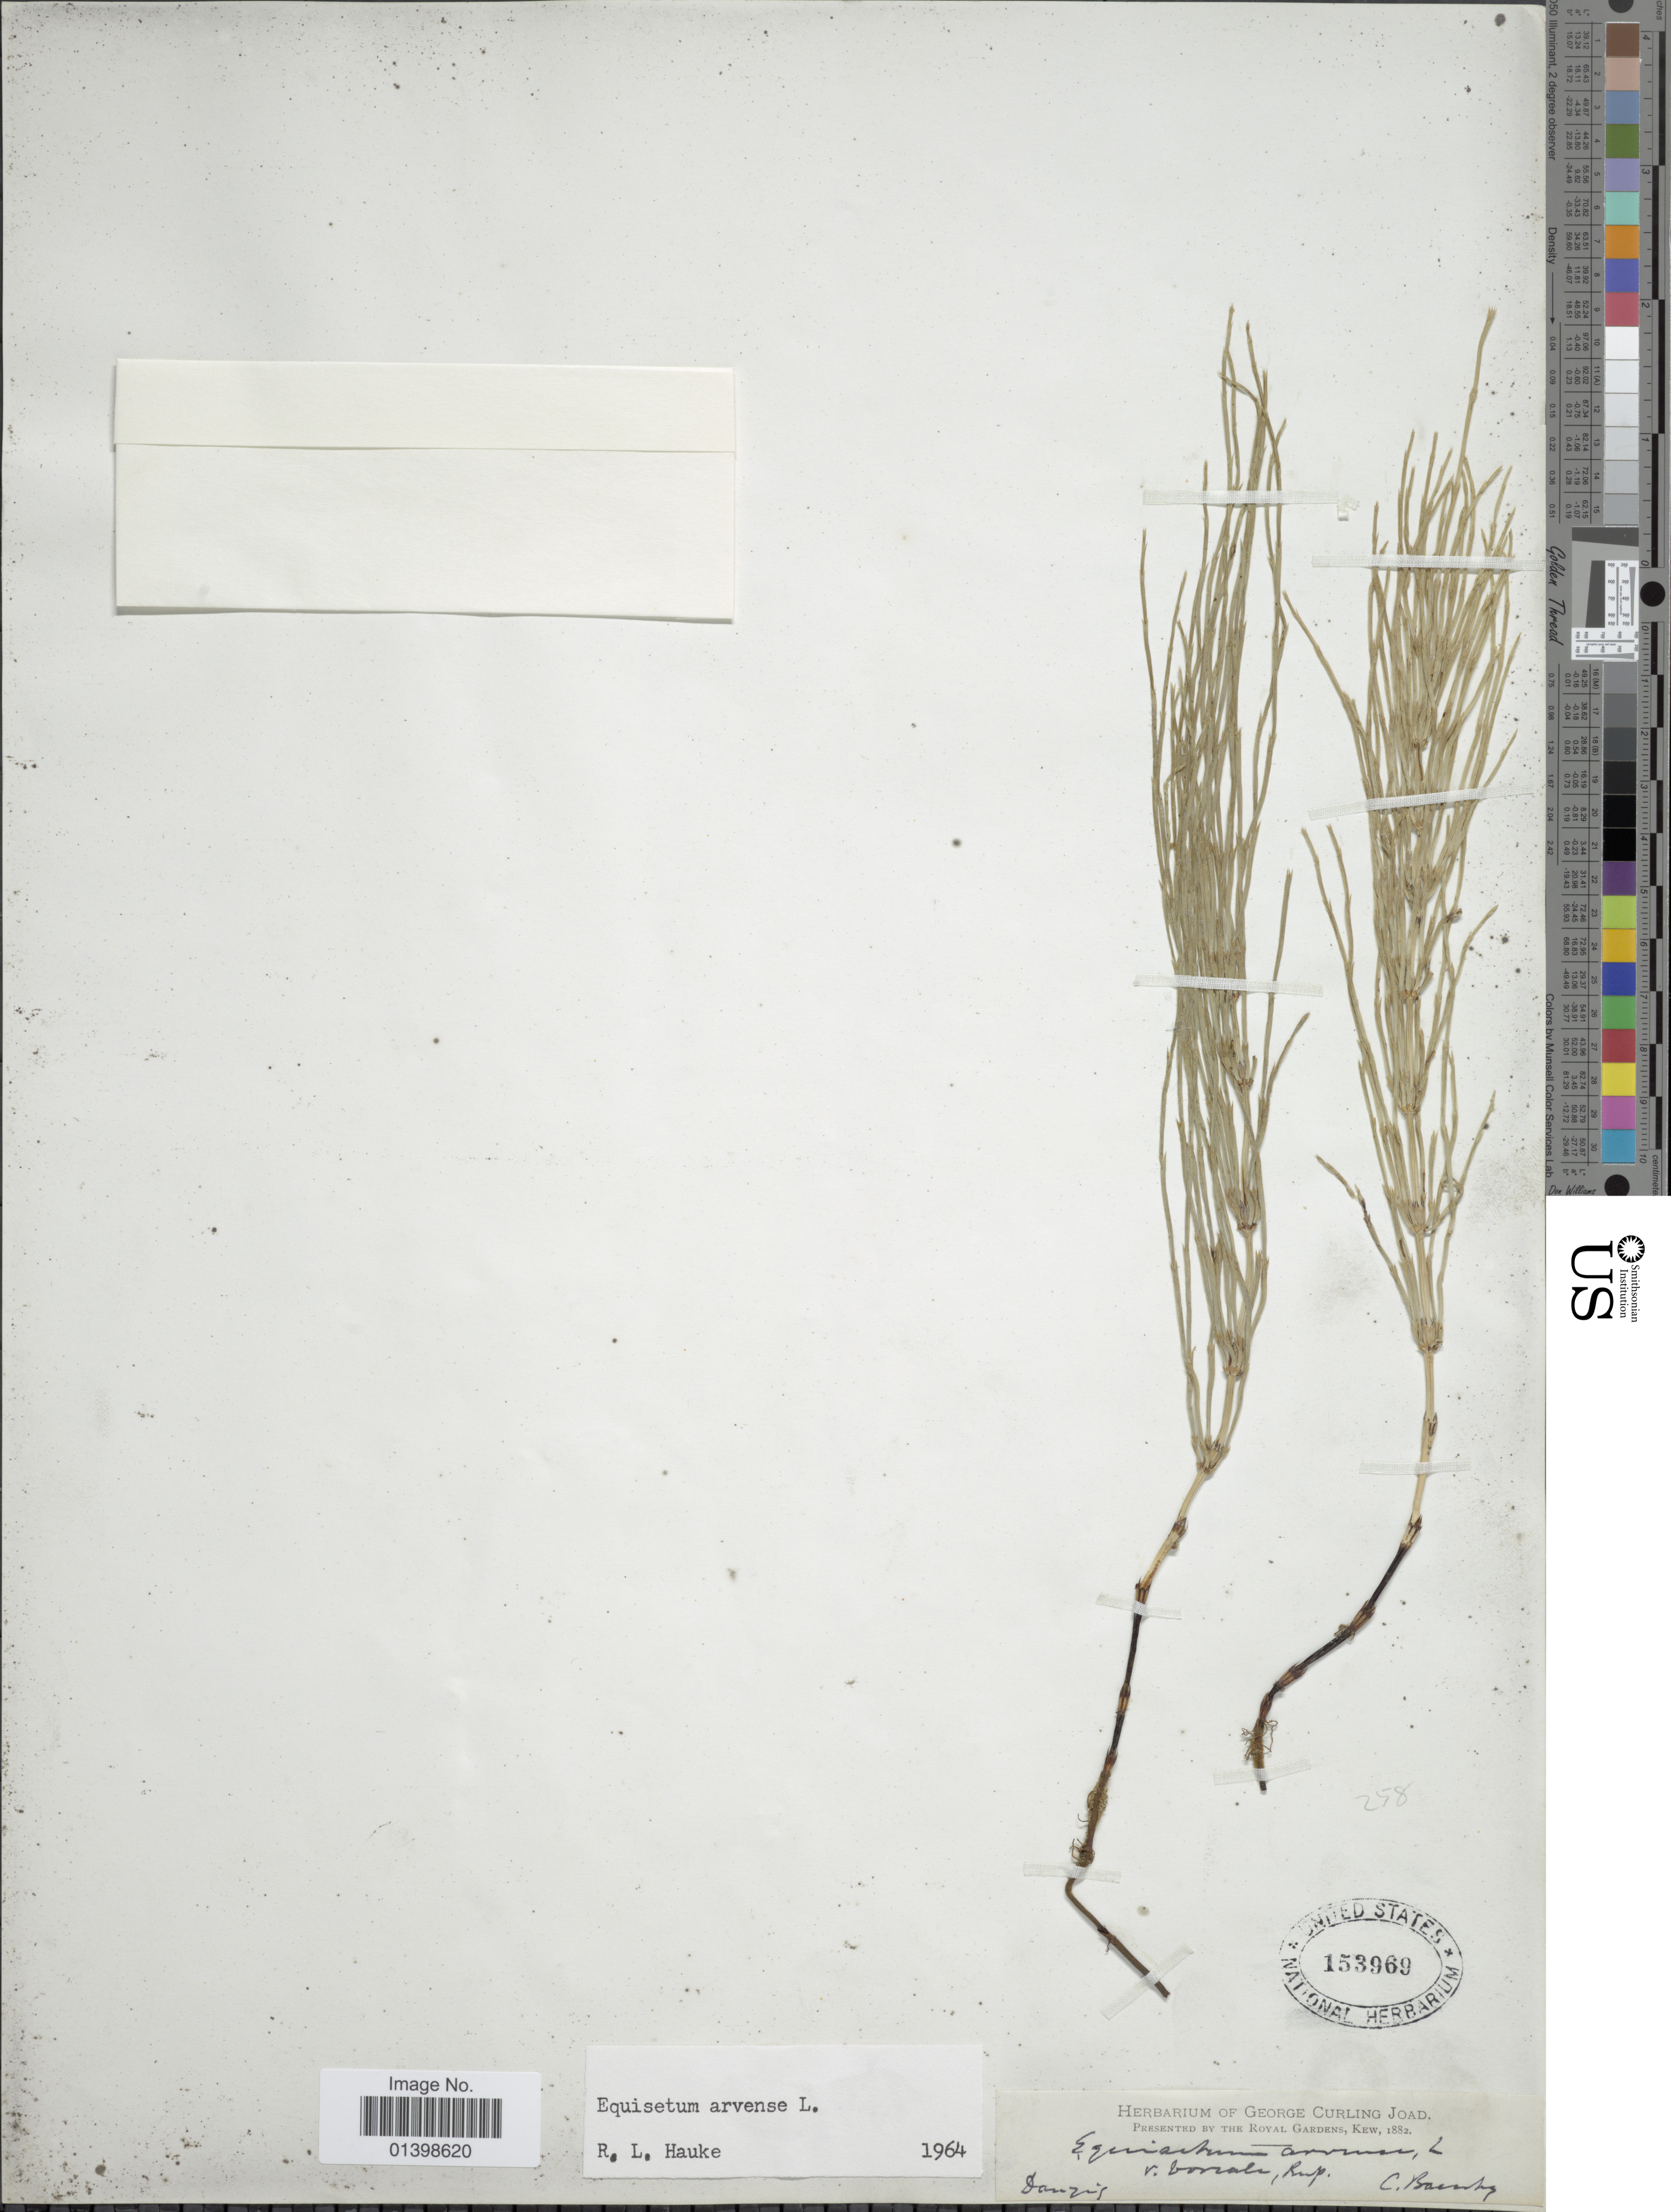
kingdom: Plantae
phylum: Tracheophyta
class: Polypodiopsida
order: Equisetales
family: Equisetaceae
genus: Equisetum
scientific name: Equisetum arvense var. boreale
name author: (Bong.) Rupr.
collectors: C. G. Baenitz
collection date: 1882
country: Poland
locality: Danzig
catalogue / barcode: US 153969